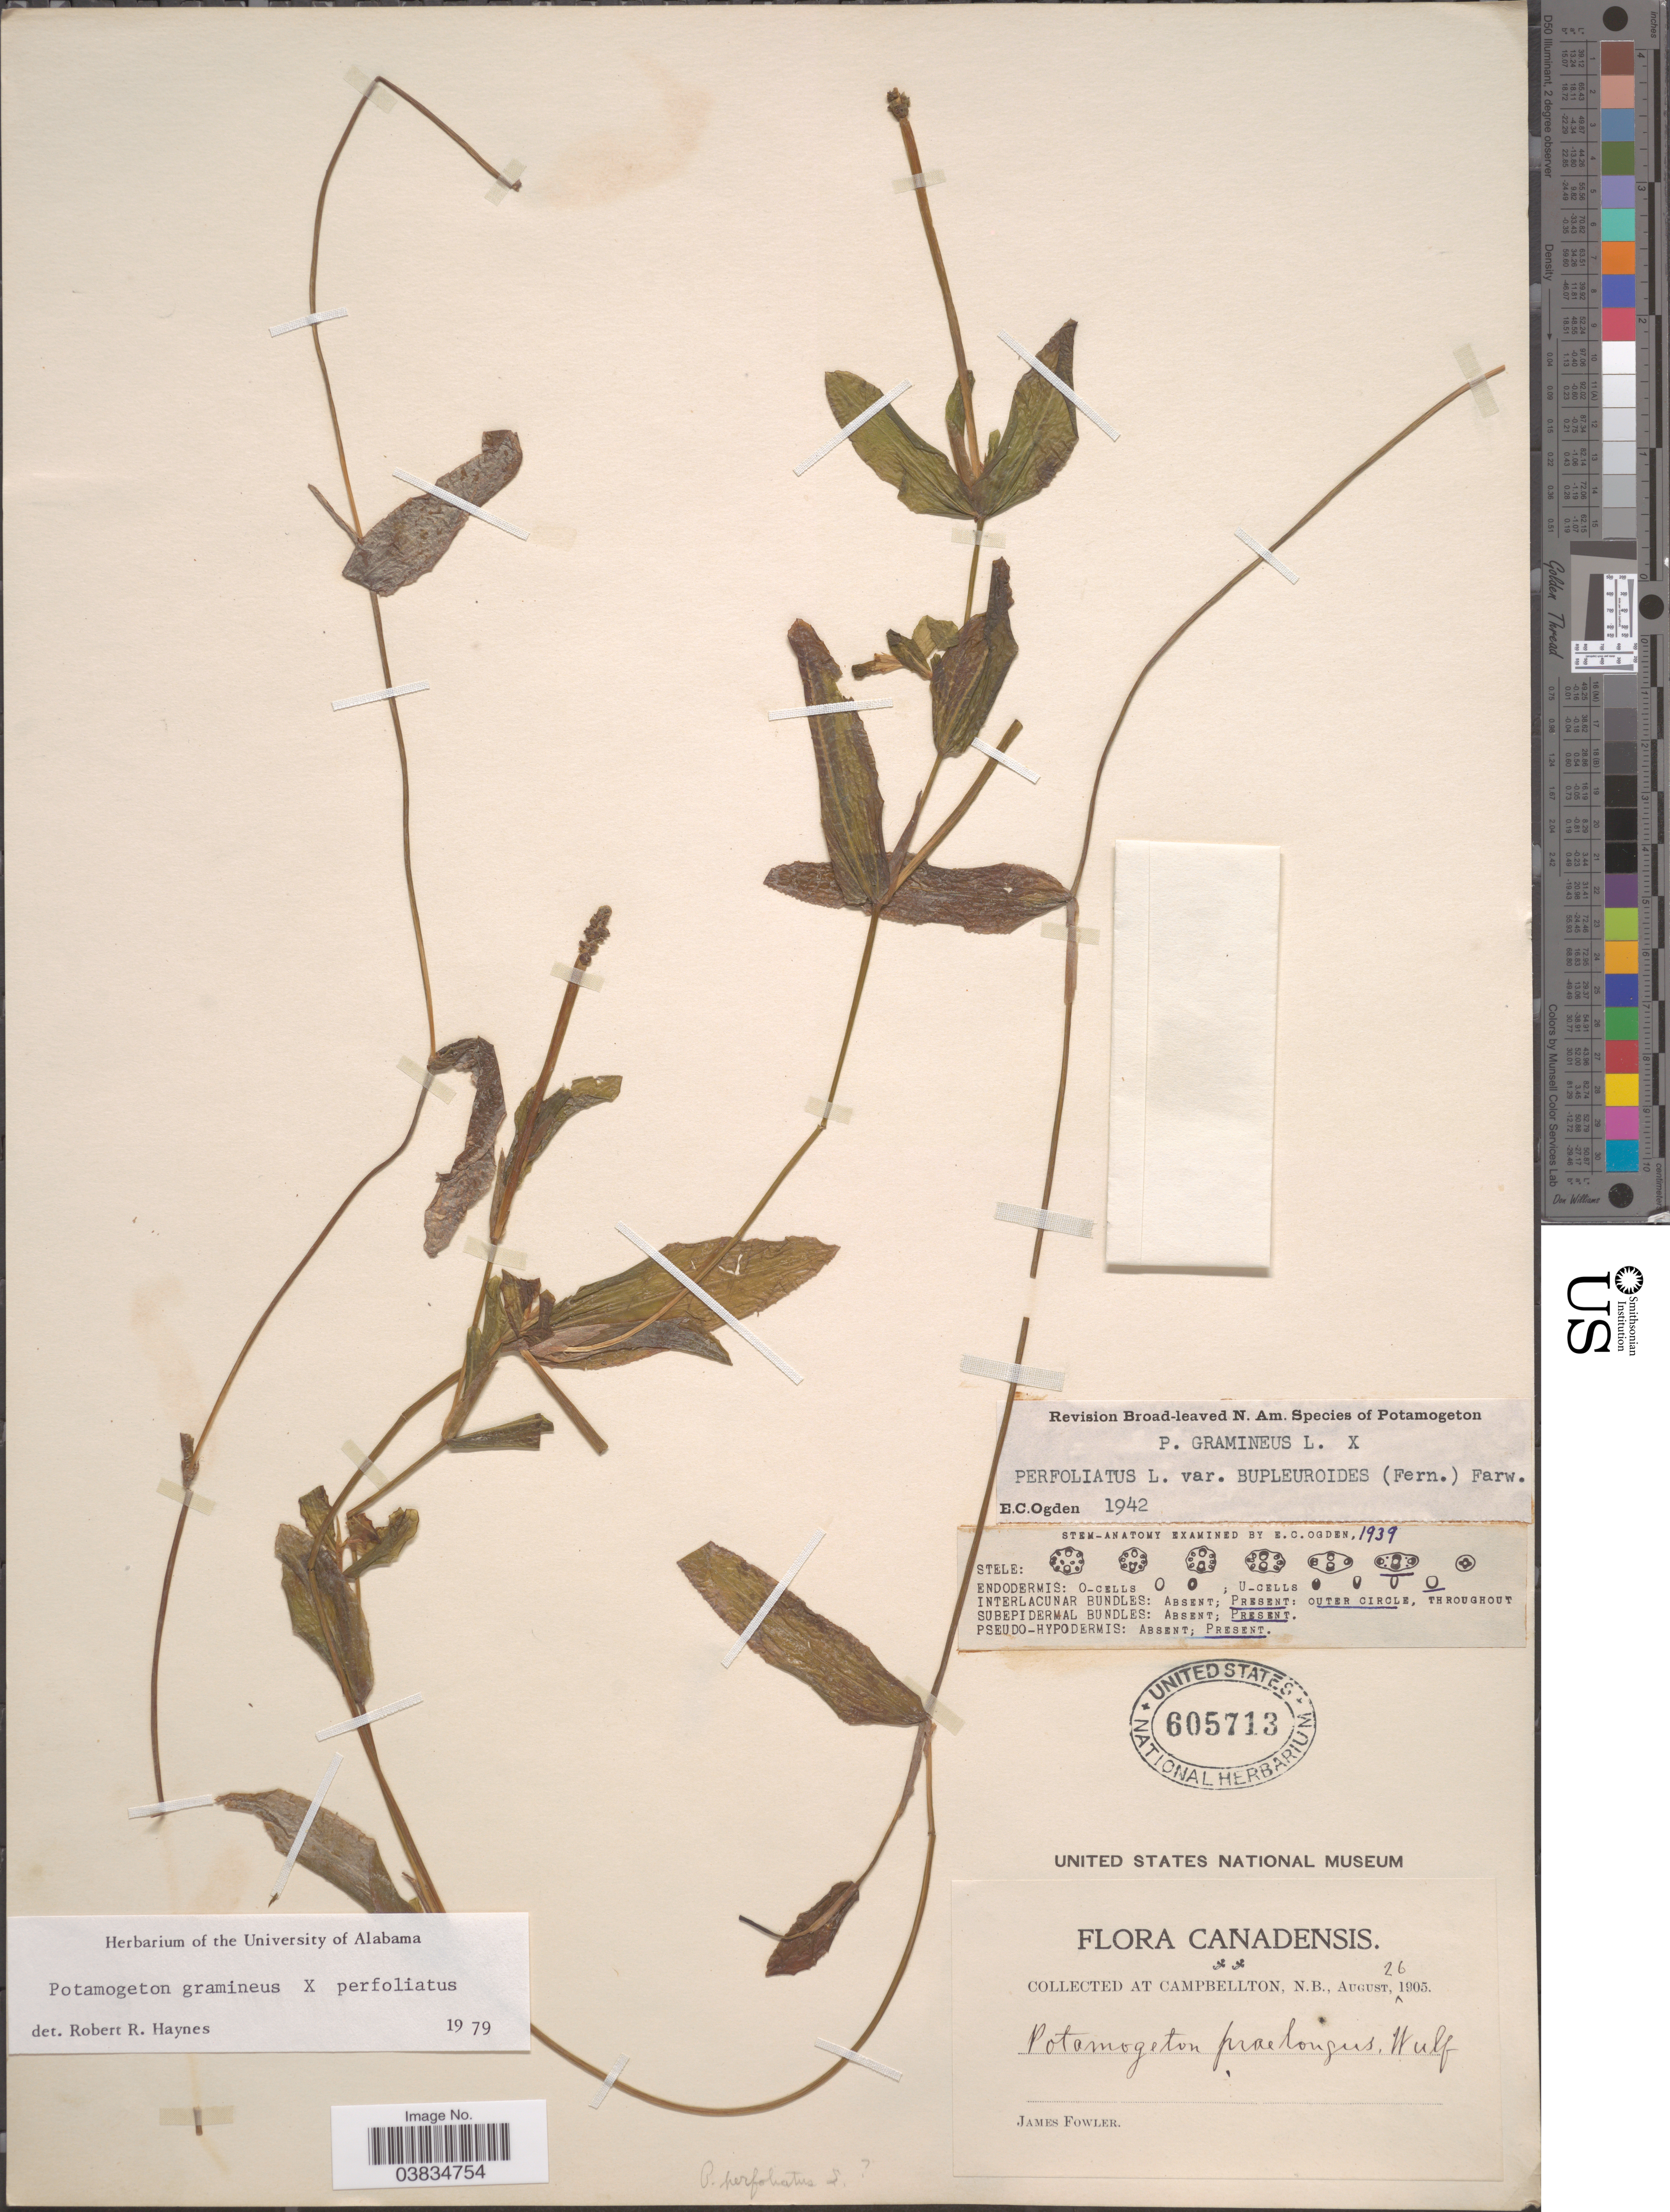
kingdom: Plantae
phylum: Tracheophyta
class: Liliopsida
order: Alismatales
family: Potamogetonaceae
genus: Potamogeton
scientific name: Potamogeton gramineus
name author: L.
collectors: J. P. Fowler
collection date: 1905-08-26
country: Canada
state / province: New Brunswick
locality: At Campbellton.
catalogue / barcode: US 605713